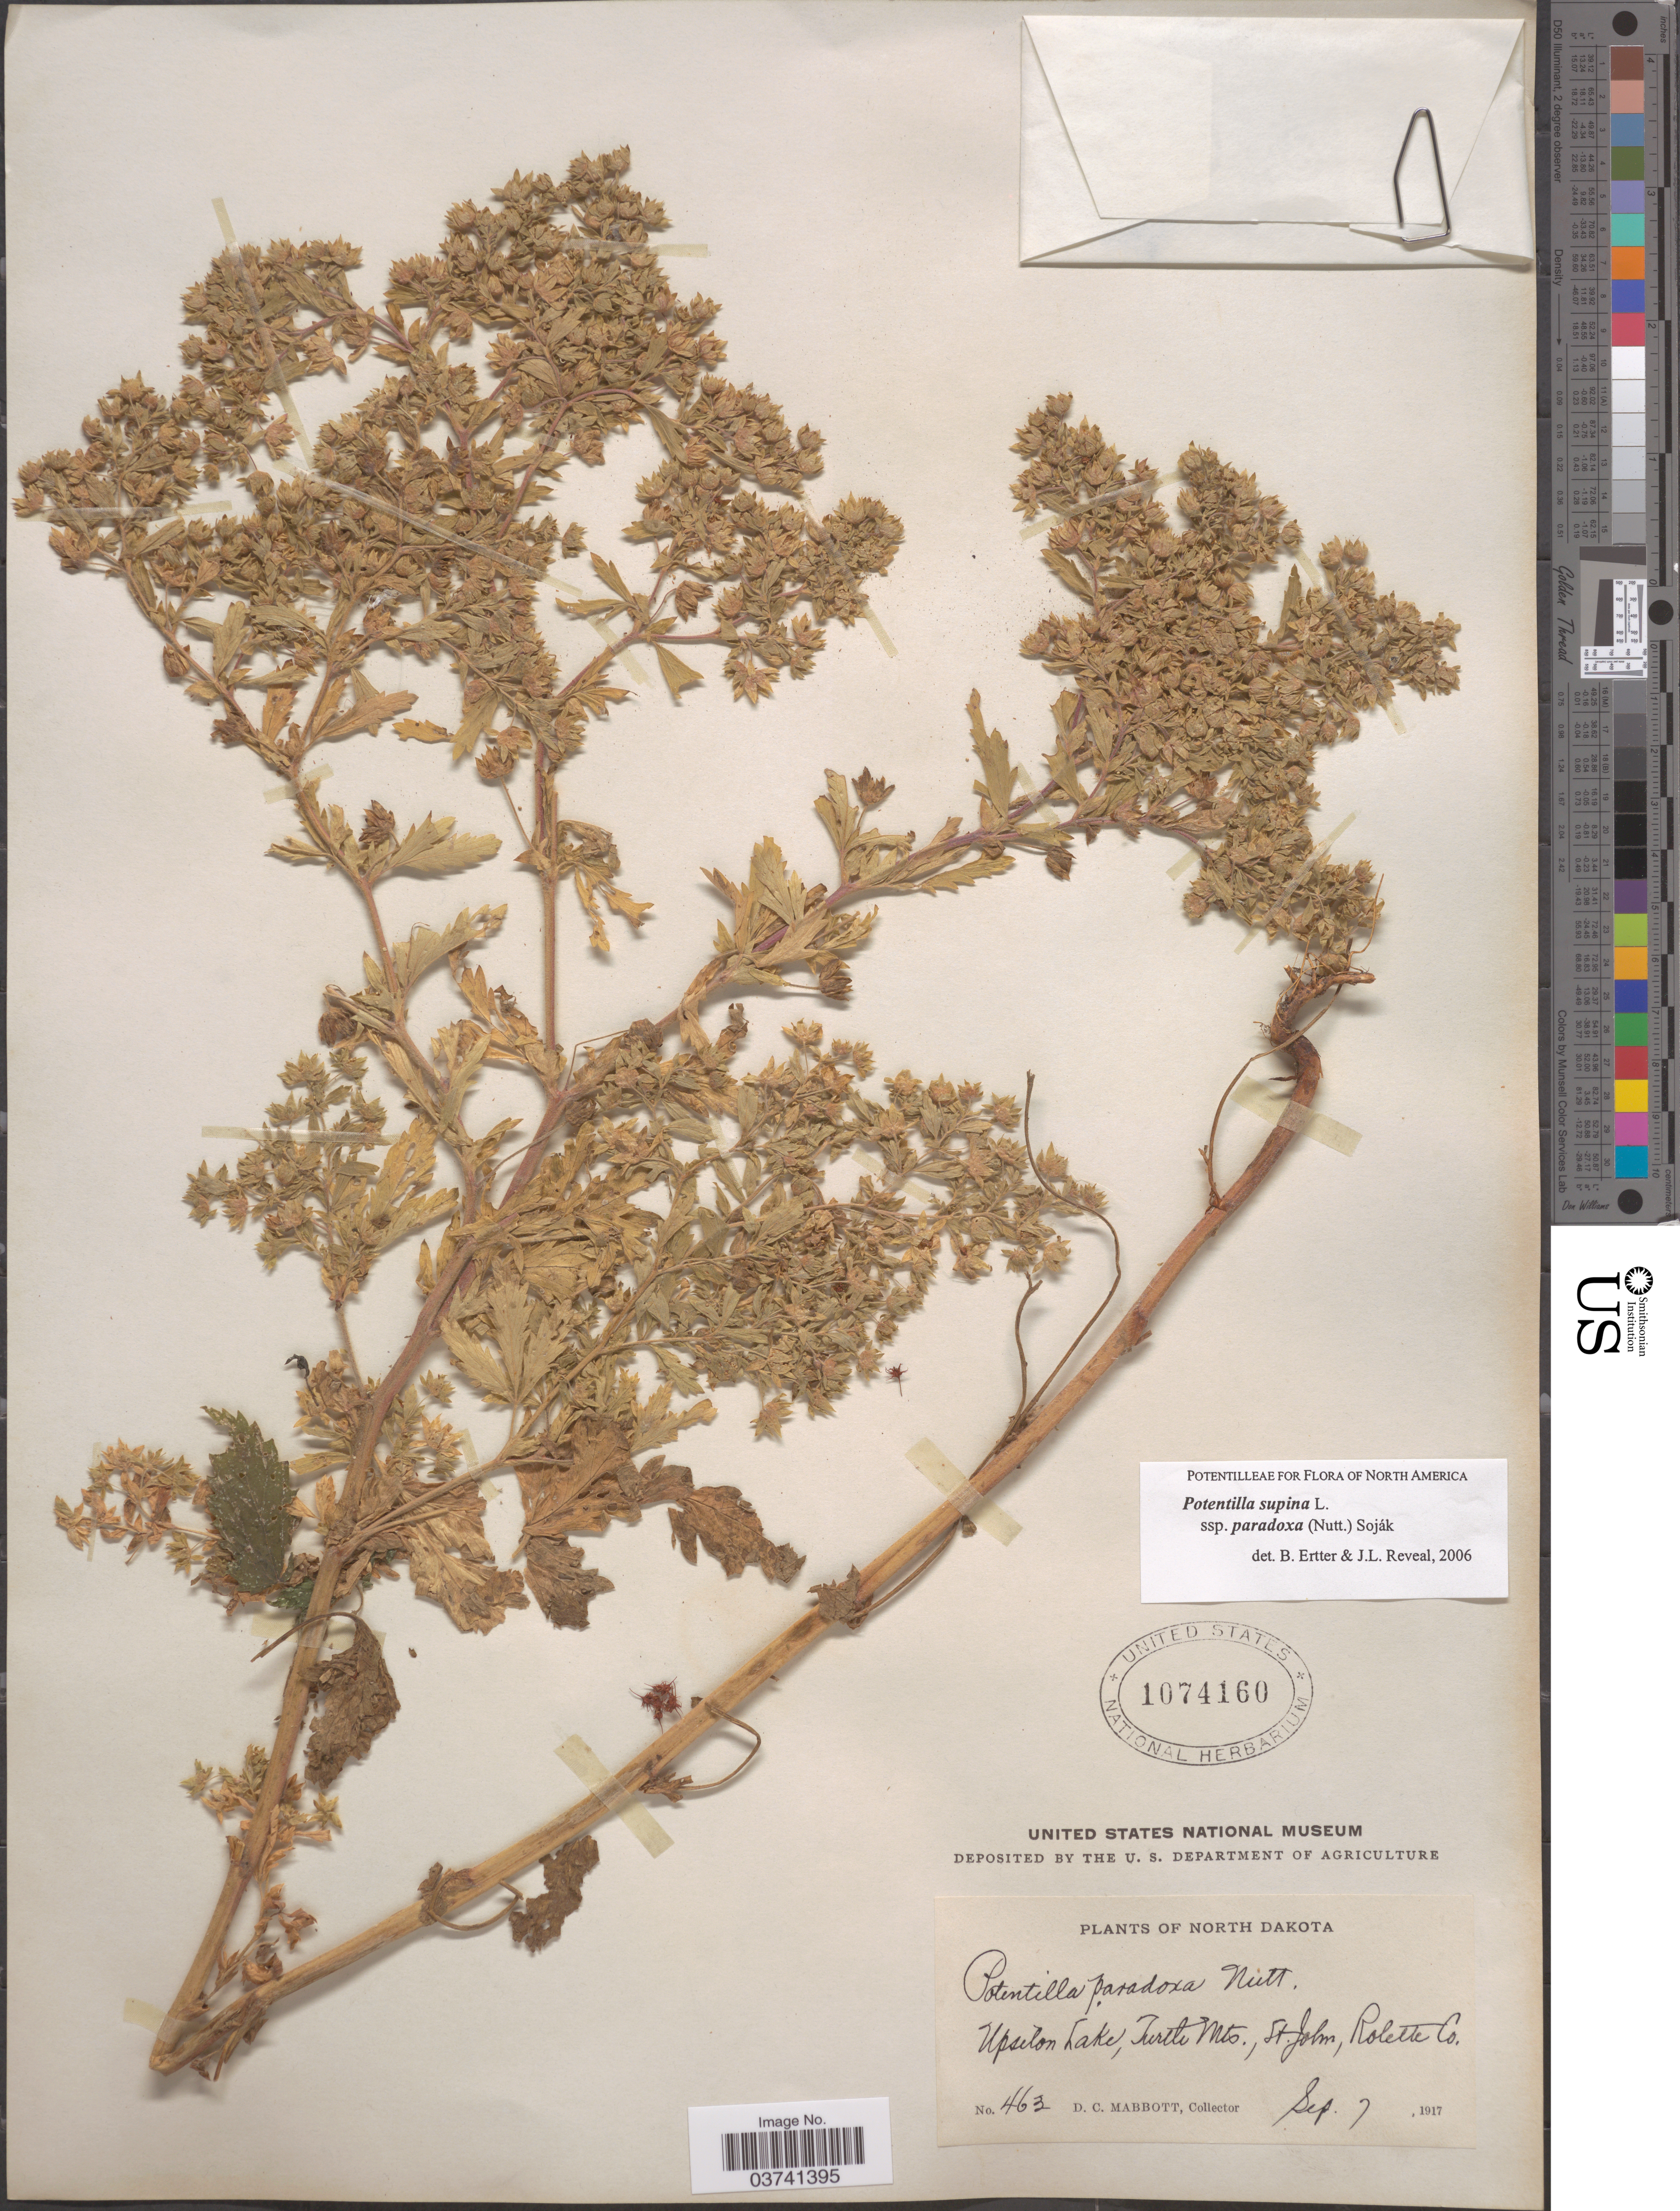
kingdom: Plantae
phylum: Tracheophyta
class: Magnoliopsida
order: Rosales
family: Rosaceae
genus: Potentilla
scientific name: Potentilla supina subsp. paradoxa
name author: (Nutt.) Soják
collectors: D. Mabbott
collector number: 463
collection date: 1917-09-07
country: United States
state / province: North Dakota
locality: Upsilon Lake, Turtle Mts., St. John, Rolette Co.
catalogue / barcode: US 1074160